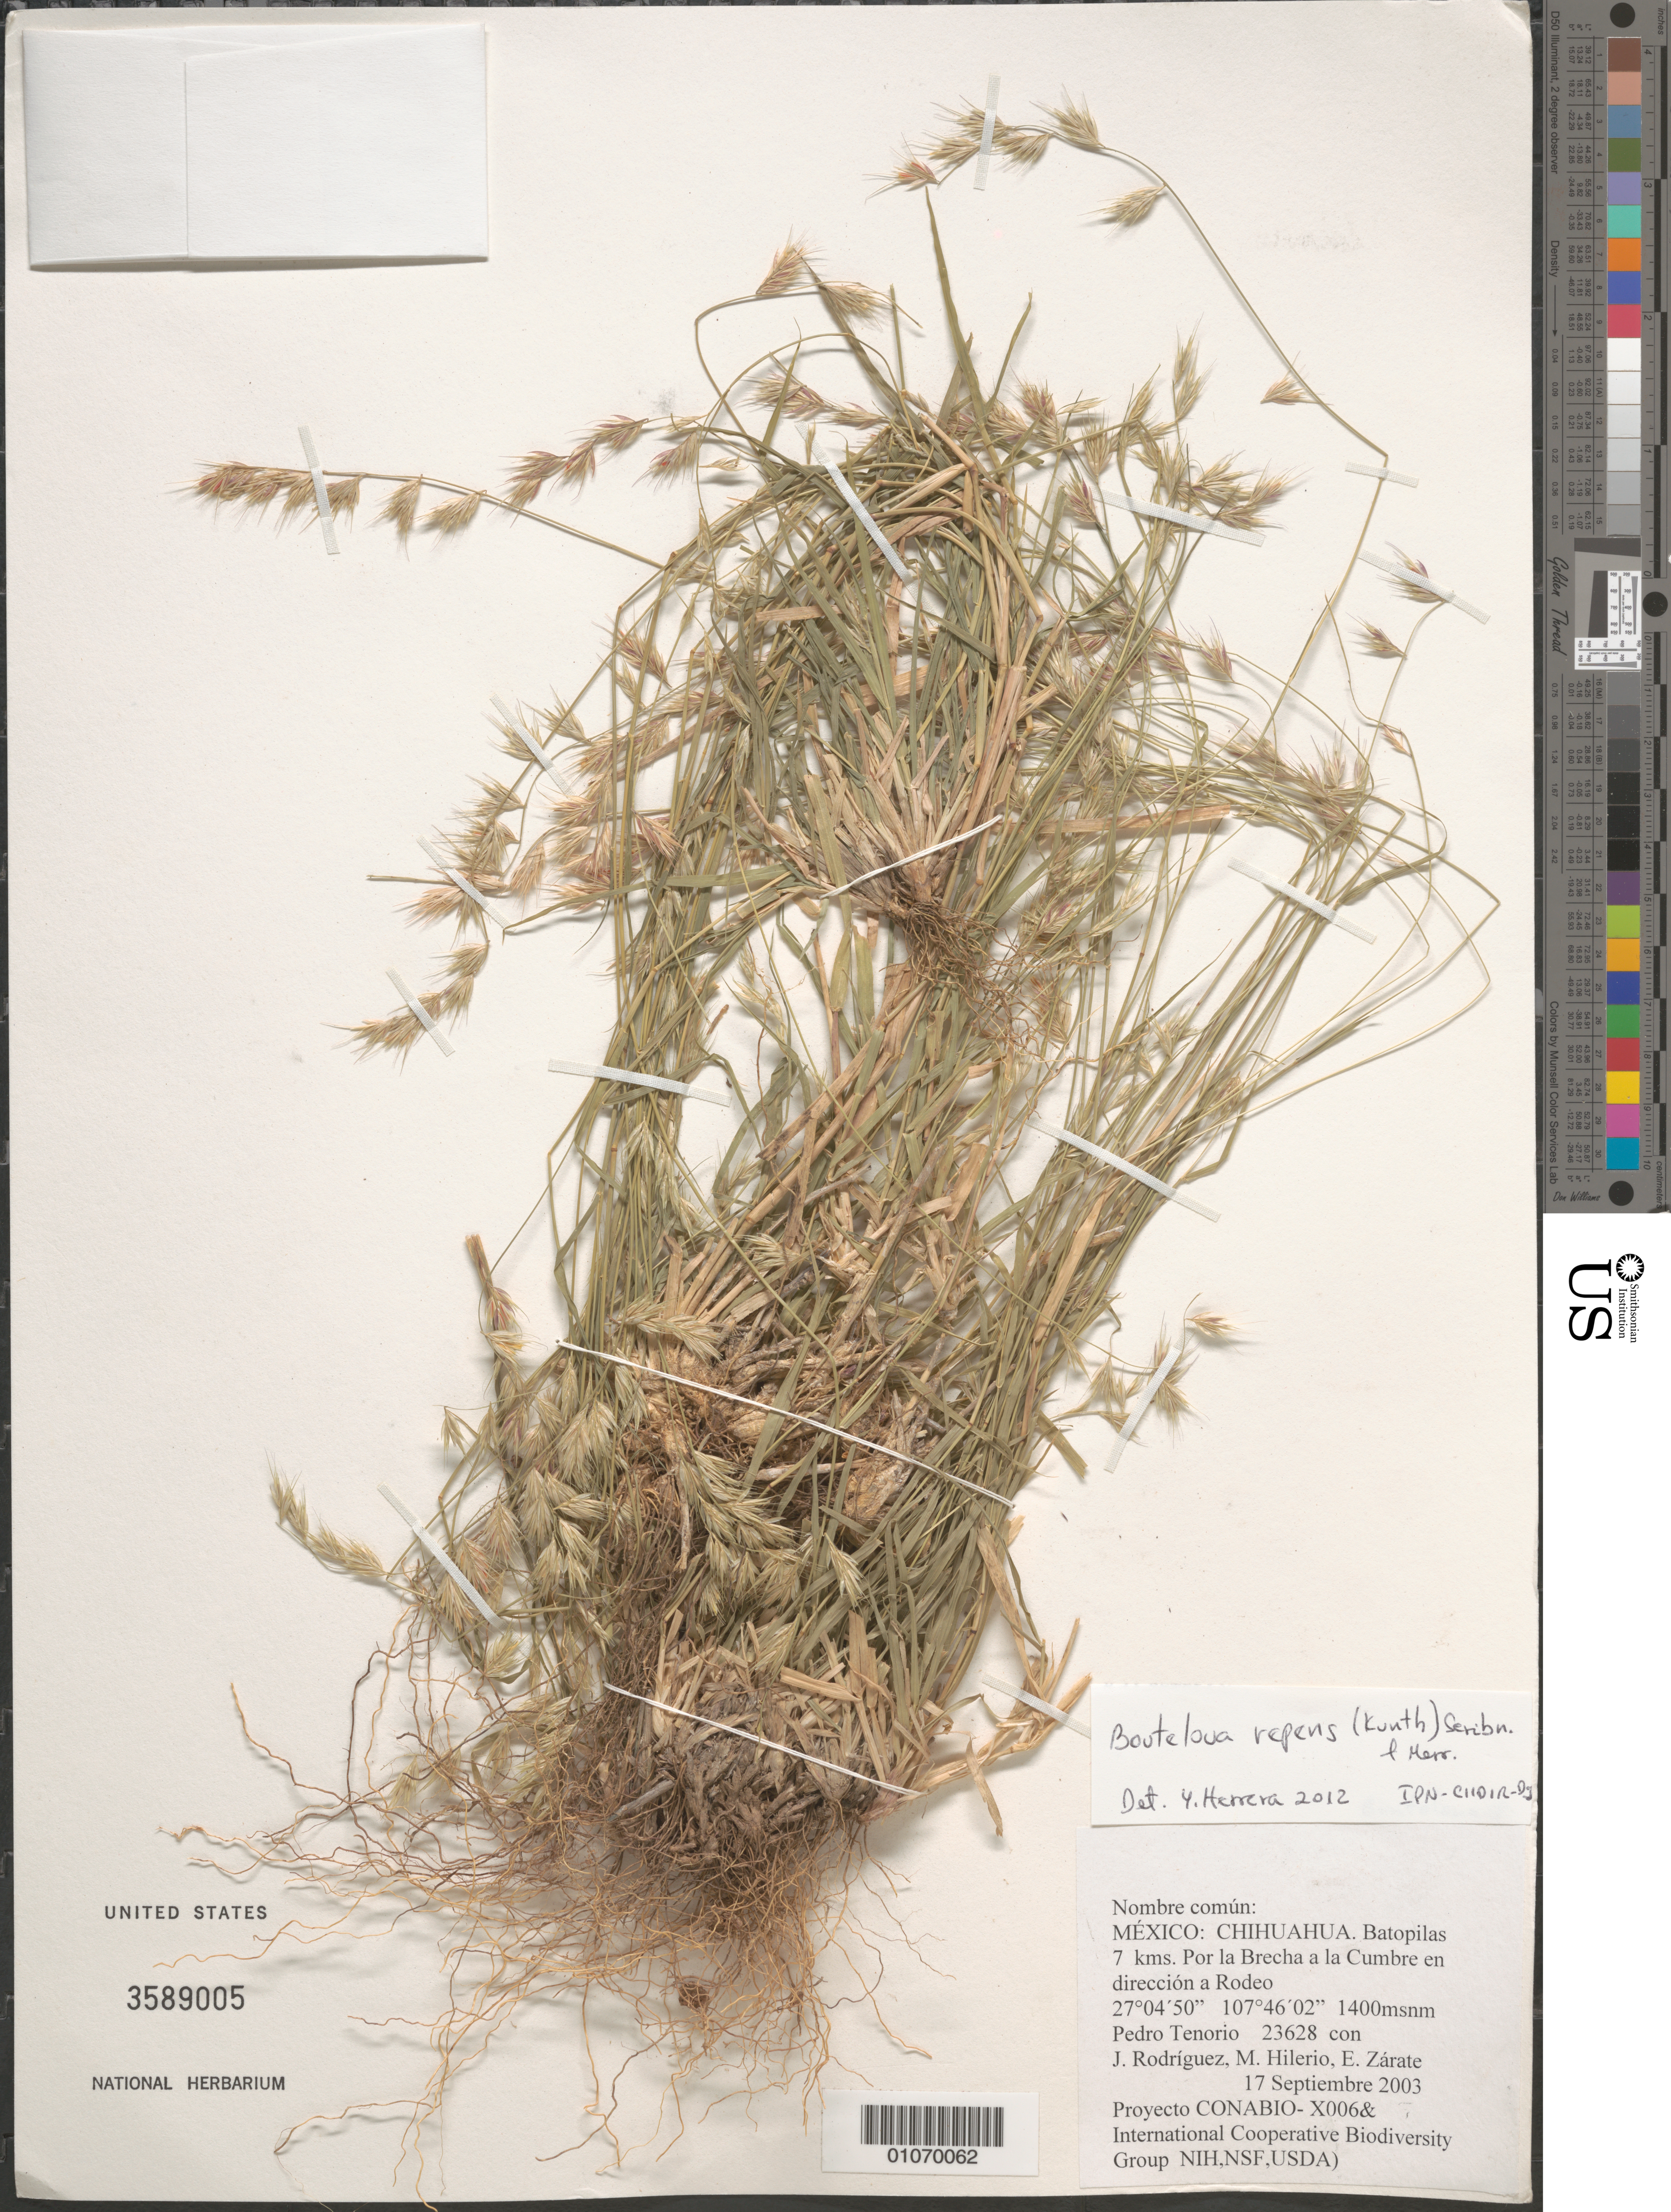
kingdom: Plantae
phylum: Tracheophyta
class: Liliopsida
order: Poales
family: Poaceae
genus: Bouteloua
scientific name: Bouteloua repens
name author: (Kunth) Scribn. & Merr.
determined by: Herrera Arrieta, Y., (CIIDIR), Instituto Politecnico Nacional (MEXICO)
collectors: P. Tenorio L., J. Rodríguez, M. Hilerio & E. Zárate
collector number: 23628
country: Mexico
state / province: Chihuahua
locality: Batopilas, Por la Brecha a la Cumbre en direccion a /rodeo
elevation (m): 1400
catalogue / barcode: US 3589005